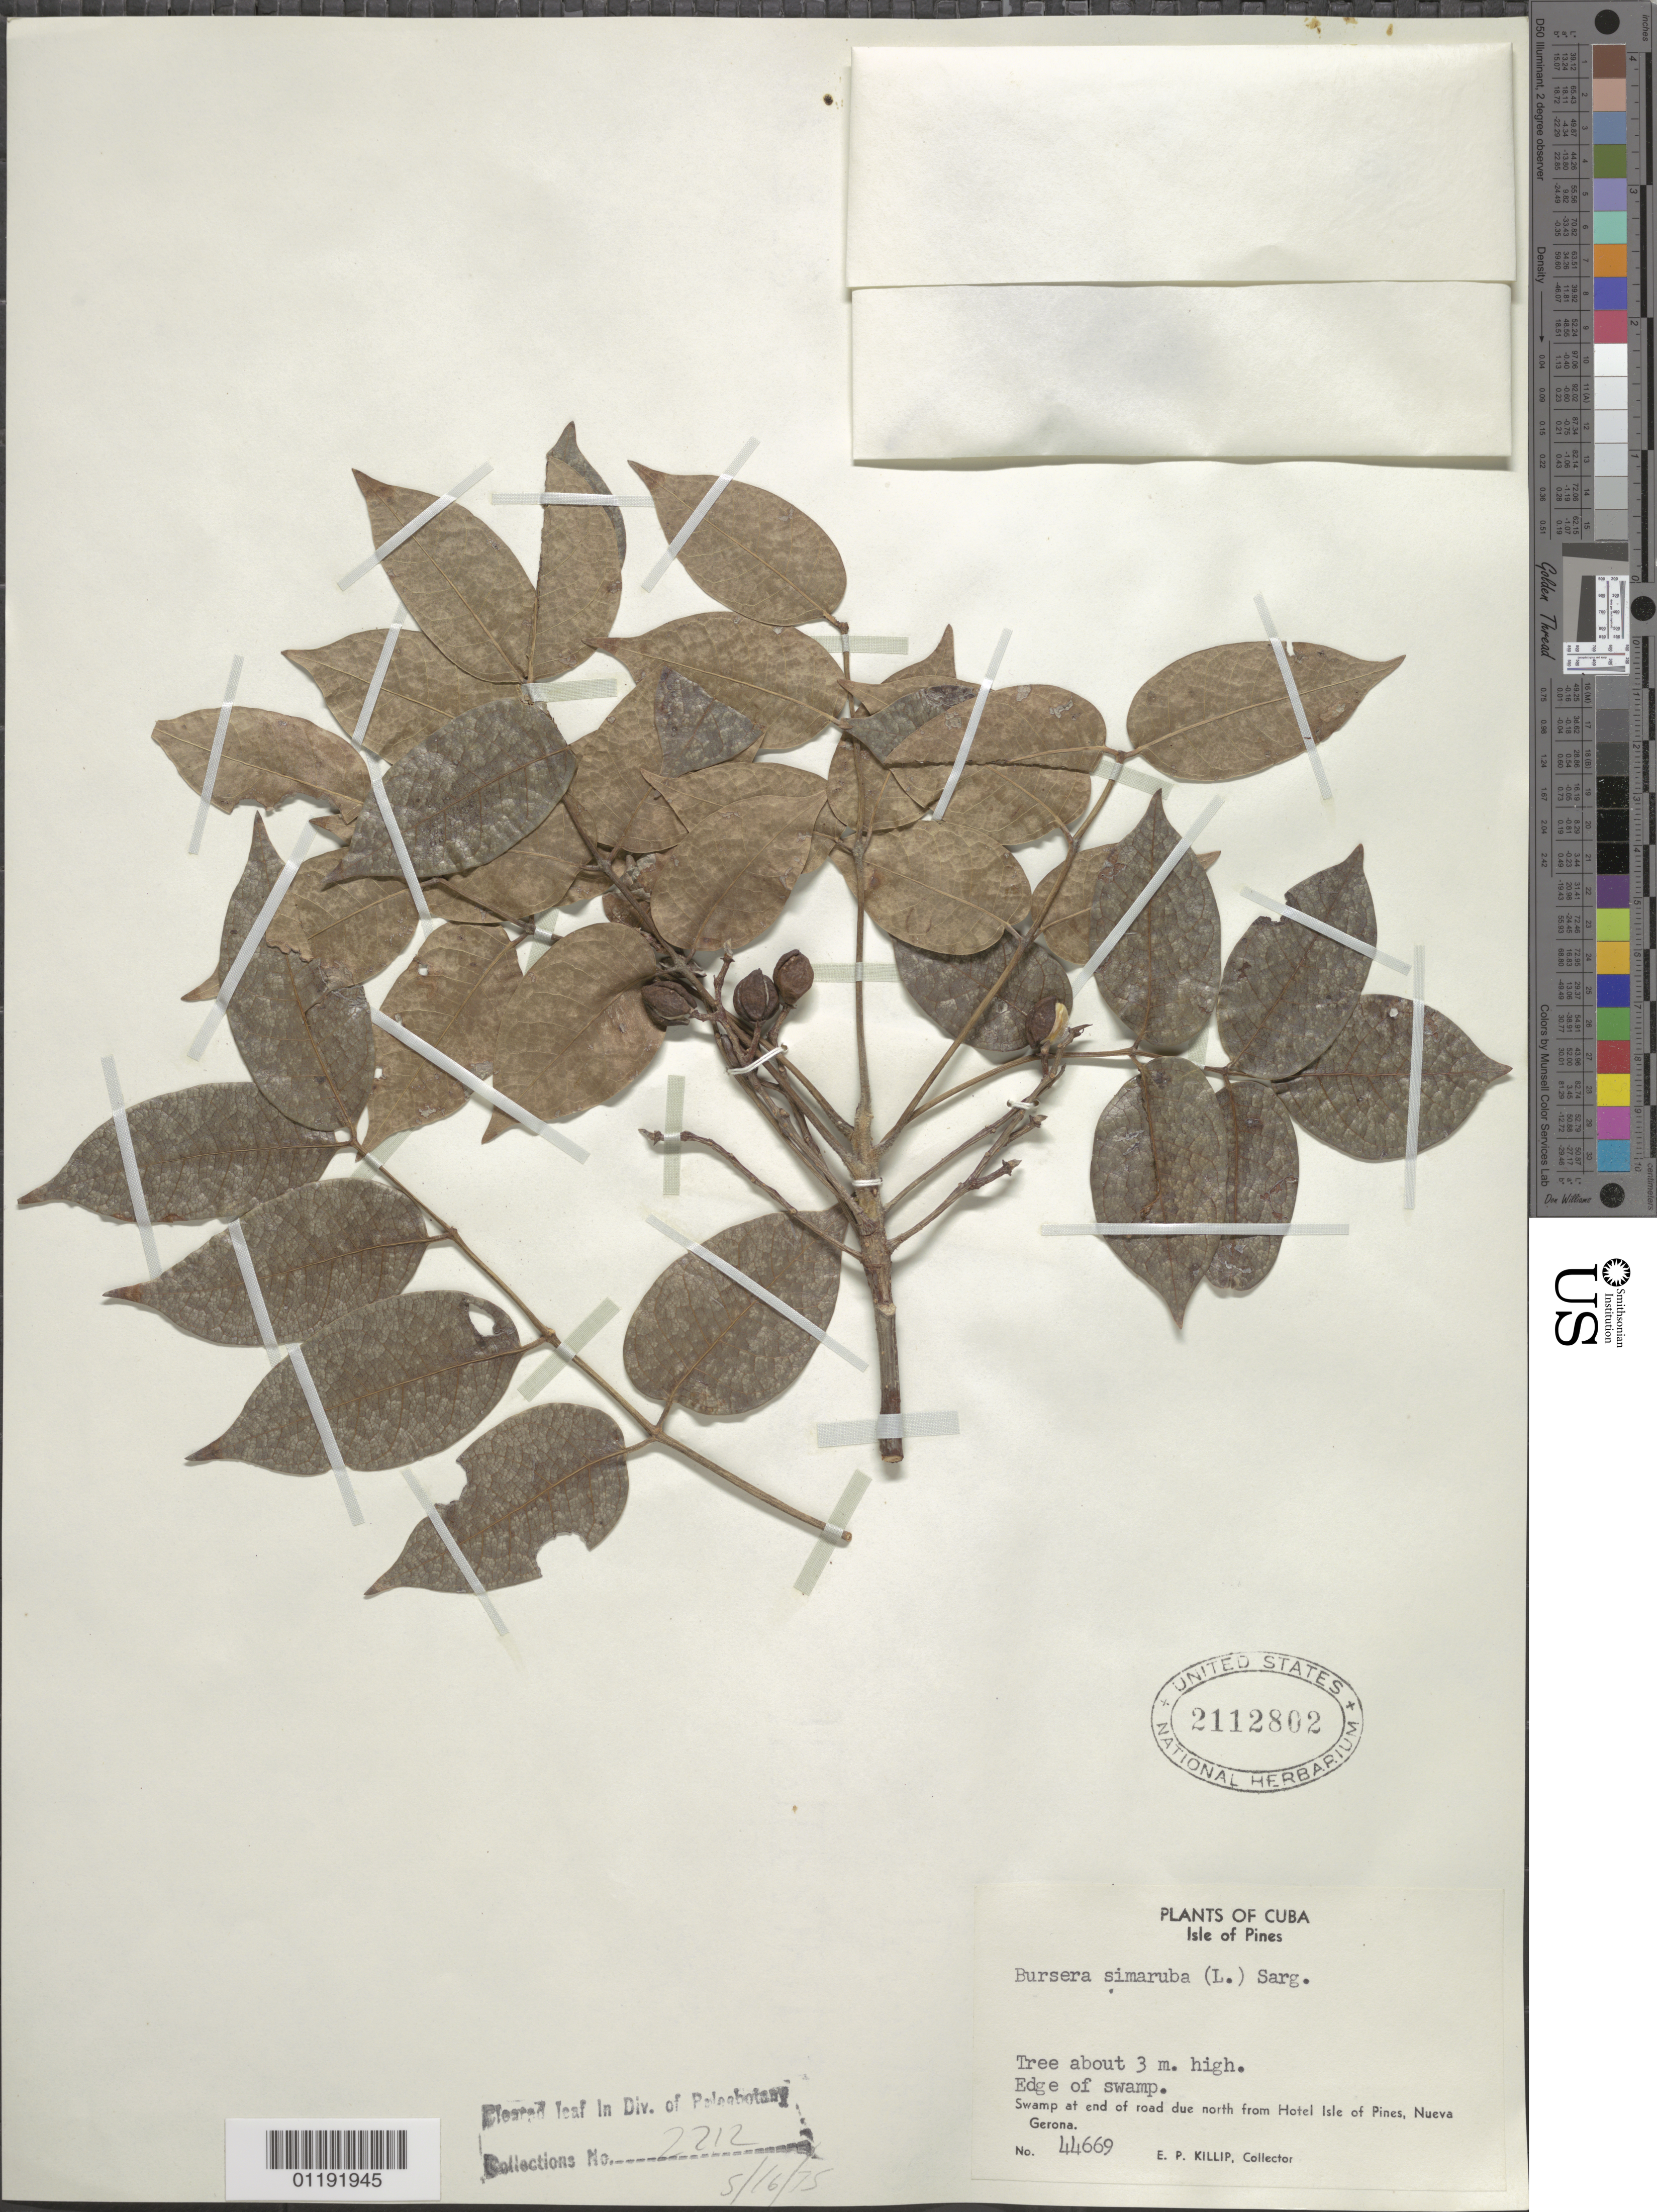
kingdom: Plantae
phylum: Tracheophyta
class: Magnoliopsida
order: Sapindales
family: Burseraceae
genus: Bursera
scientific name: Bursera simaruba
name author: (L.) Sarg.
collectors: E. P. Killip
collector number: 44669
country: Cuba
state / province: Isla de La Juventud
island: Cuba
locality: Nueva Gerona, N of Hotel Isle of Pines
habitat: Edge of swamp, at end of road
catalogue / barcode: US 2112802